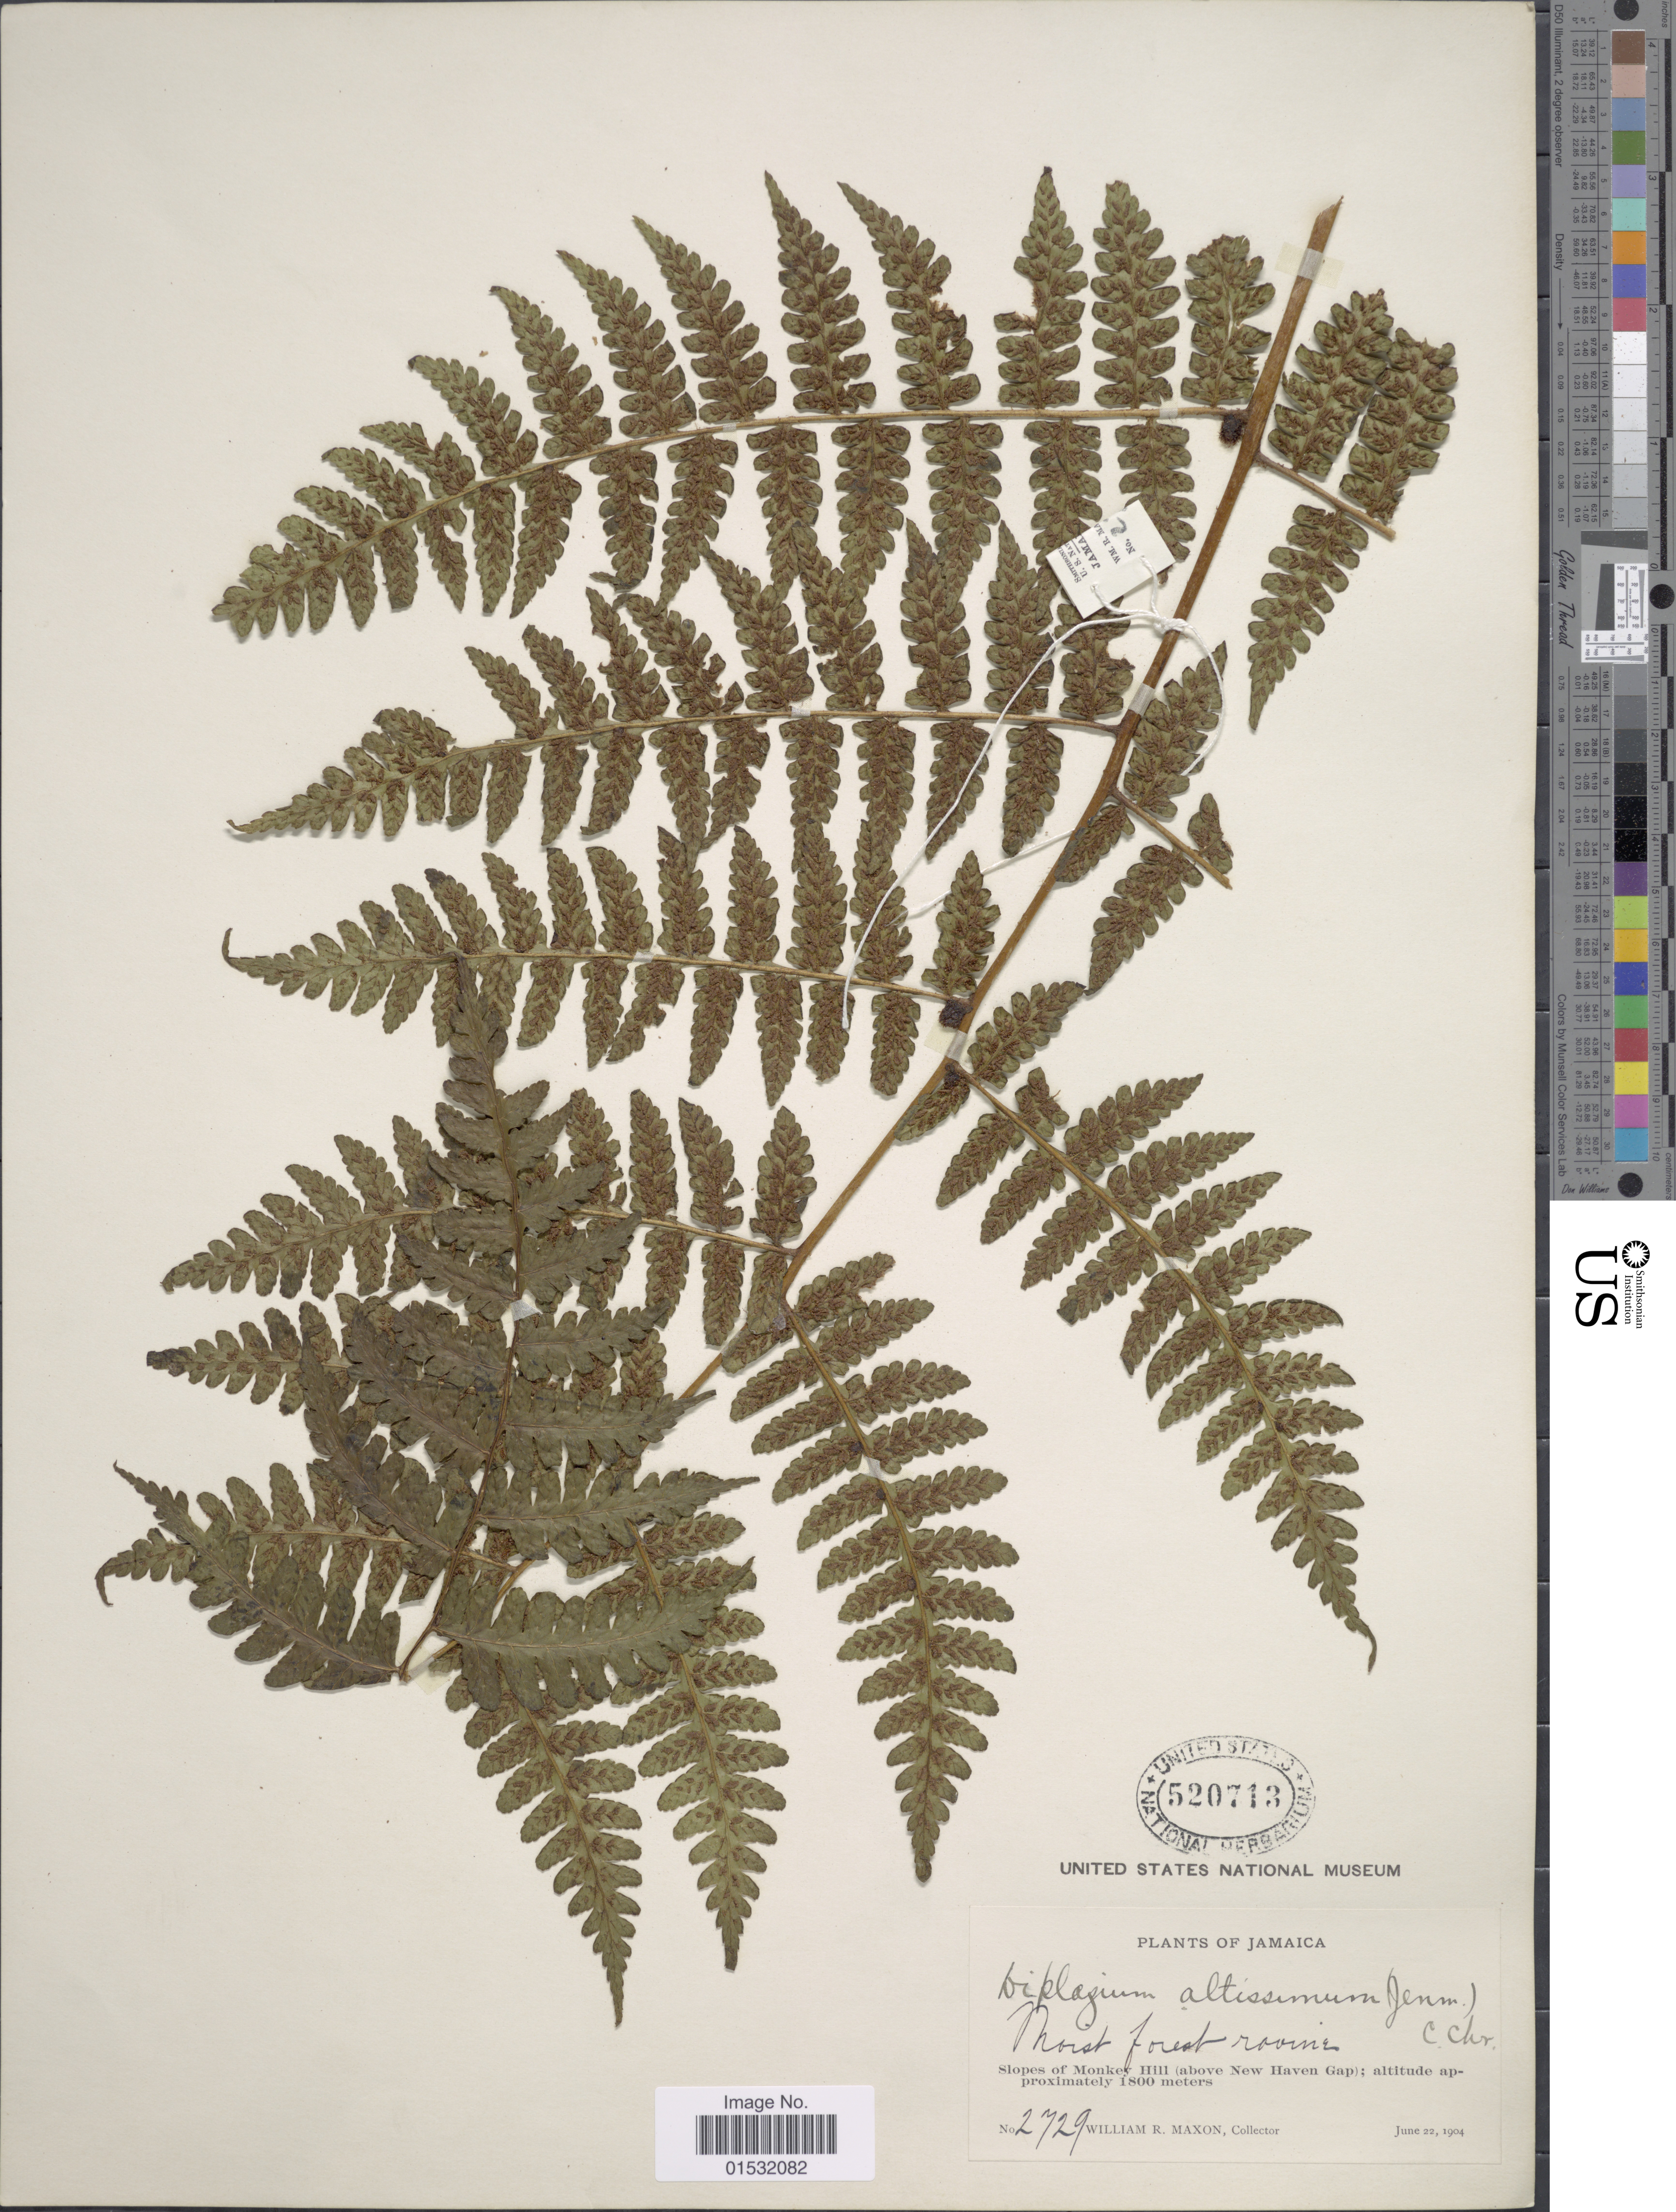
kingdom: Plantae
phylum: Tracheophyta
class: Polypodiopsida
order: Polypodiales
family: Athyriaceae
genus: Diplazium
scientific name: Diplazium altissimum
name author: (Jenman) C. Chr.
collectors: W. R. Maxon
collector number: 2729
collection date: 1904-06-22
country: Jamaica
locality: Slopes of Monkey Hill (above New Haven Gap)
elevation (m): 1800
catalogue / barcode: US 520713